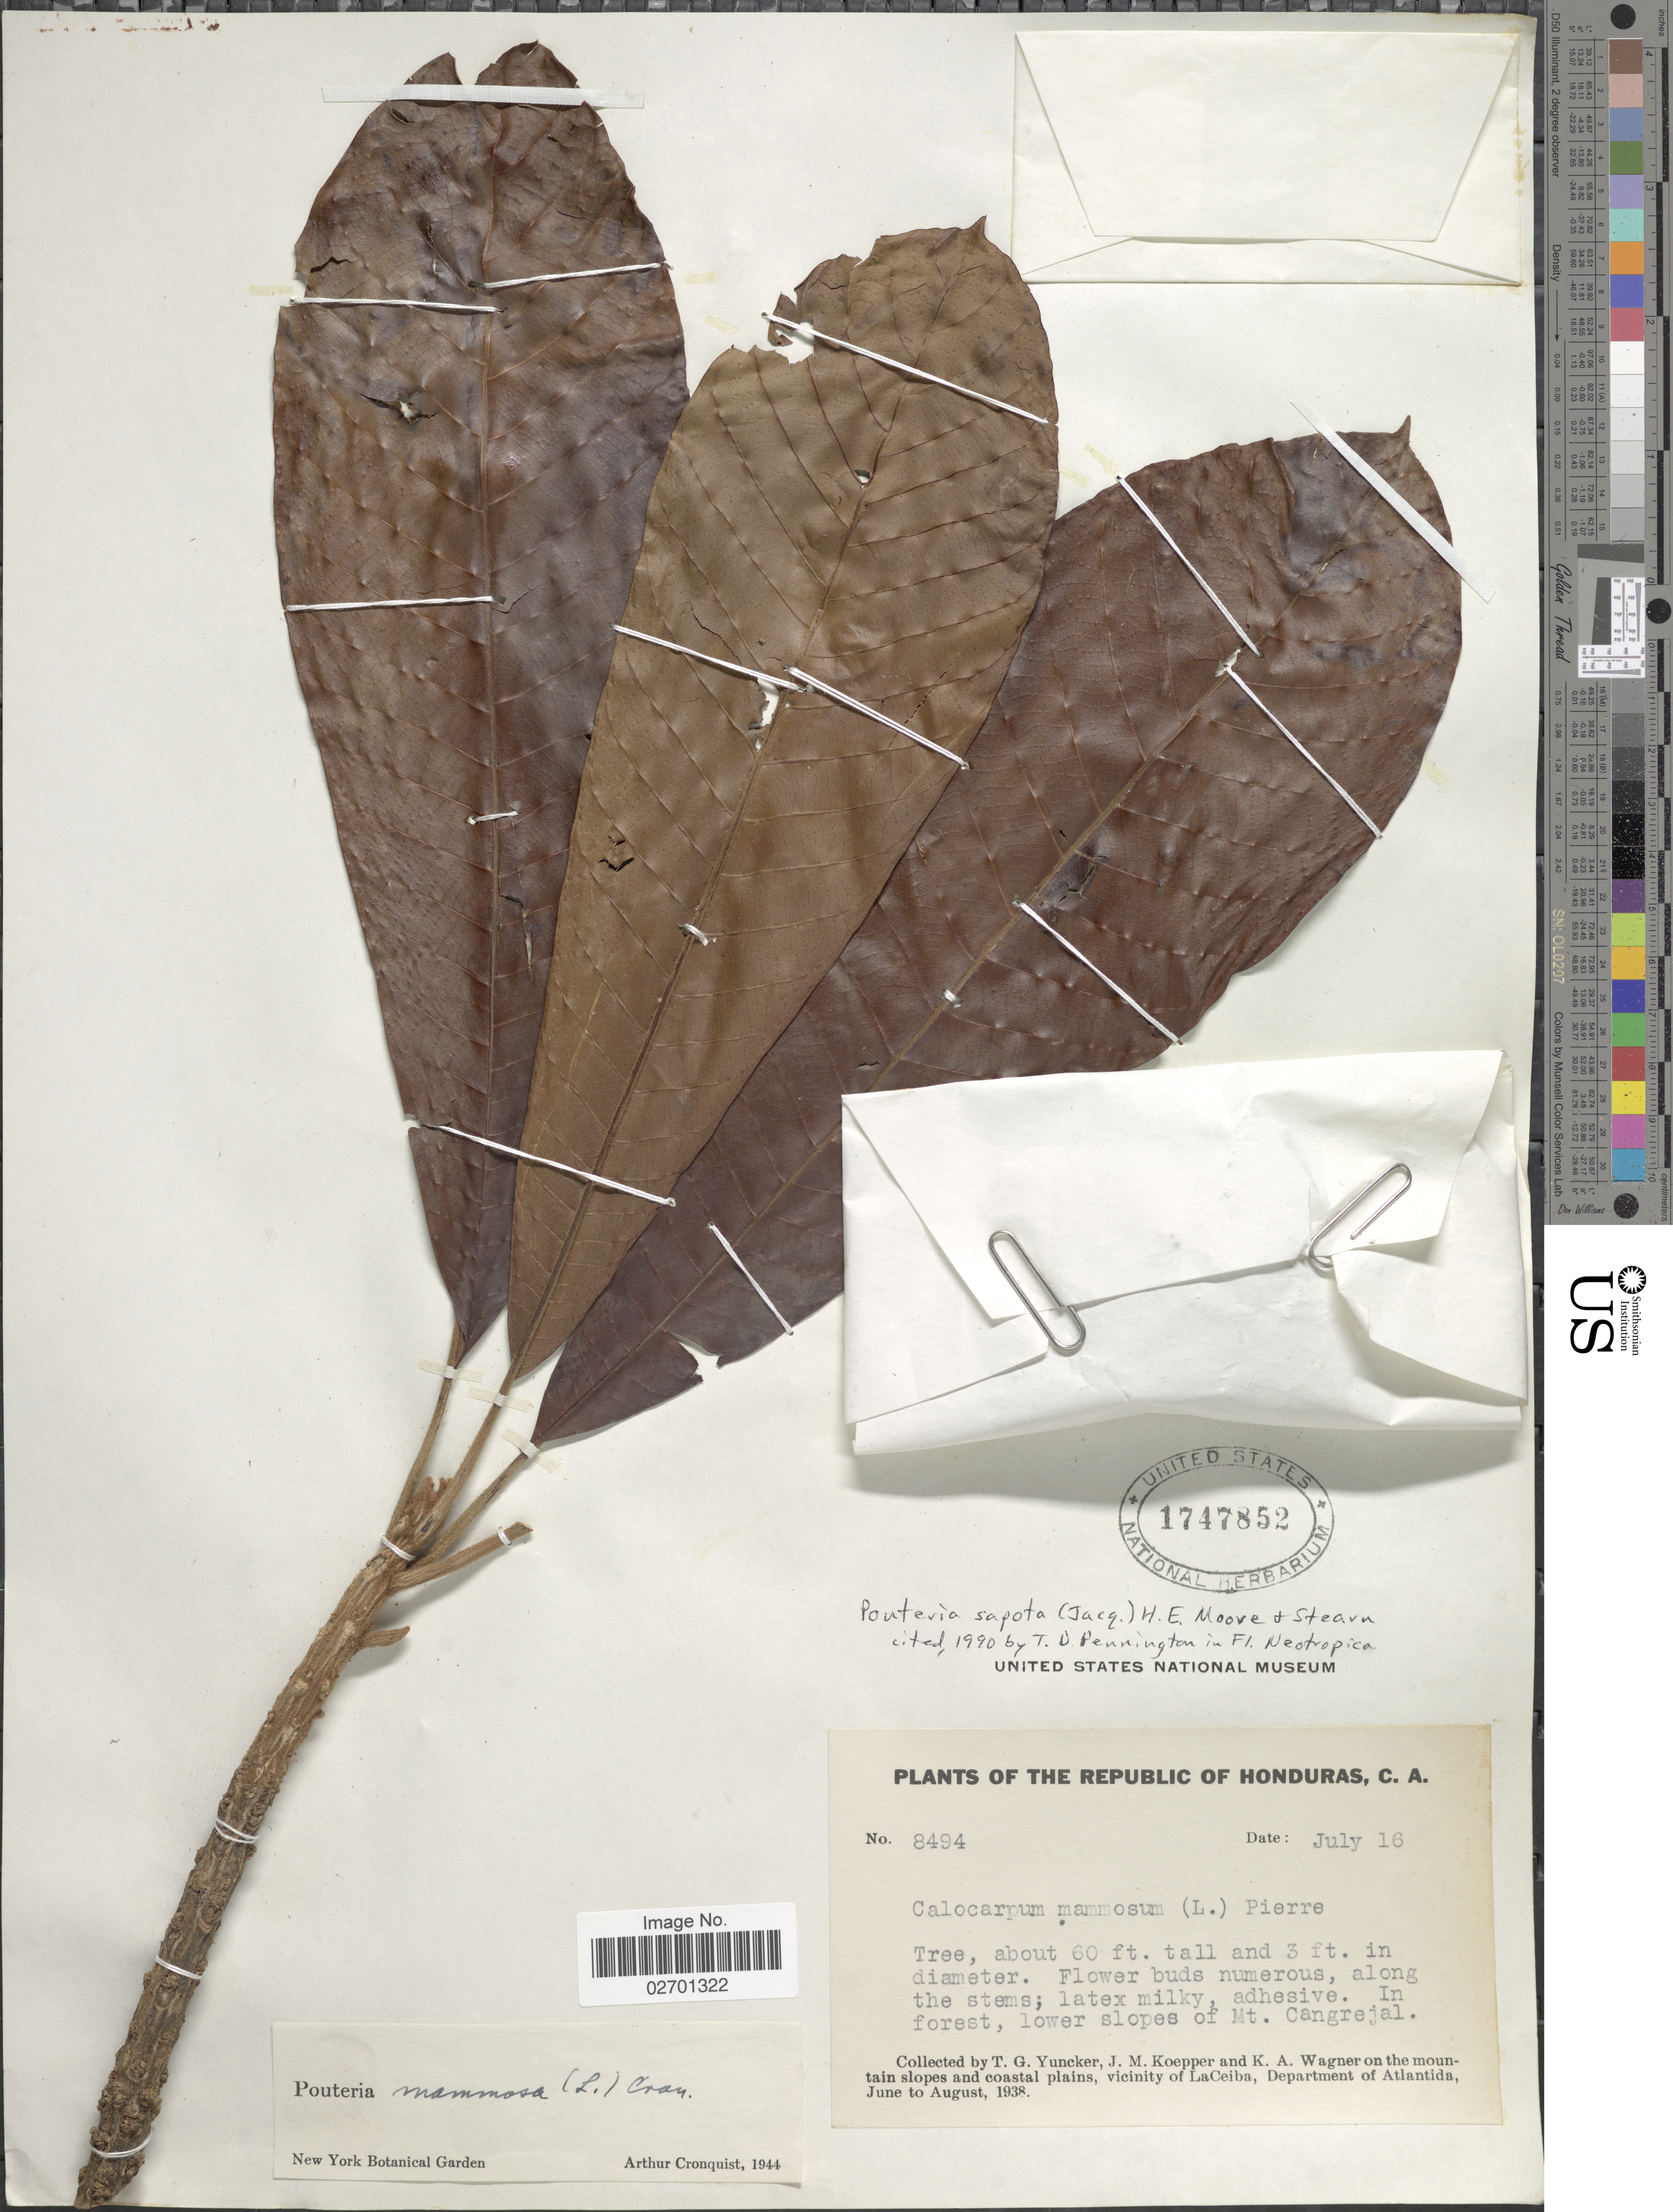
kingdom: Plantae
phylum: Tracheophyta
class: Magnoliopsida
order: Ericales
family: Sapotaceae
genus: Pouteria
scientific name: Pouteria sapota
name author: (Jacq.) H.E. Moore & Stearn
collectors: T. G. Yuncker, J. M. Koepper & K. A. Wagner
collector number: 8494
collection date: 1938-07-16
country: Honduras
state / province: Atlántida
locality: In forest, lower slopes of Mt. Cangrejal, on the mountain slopes and coastal plains, vicinity of LaCeiba.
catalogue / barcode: US 1747852